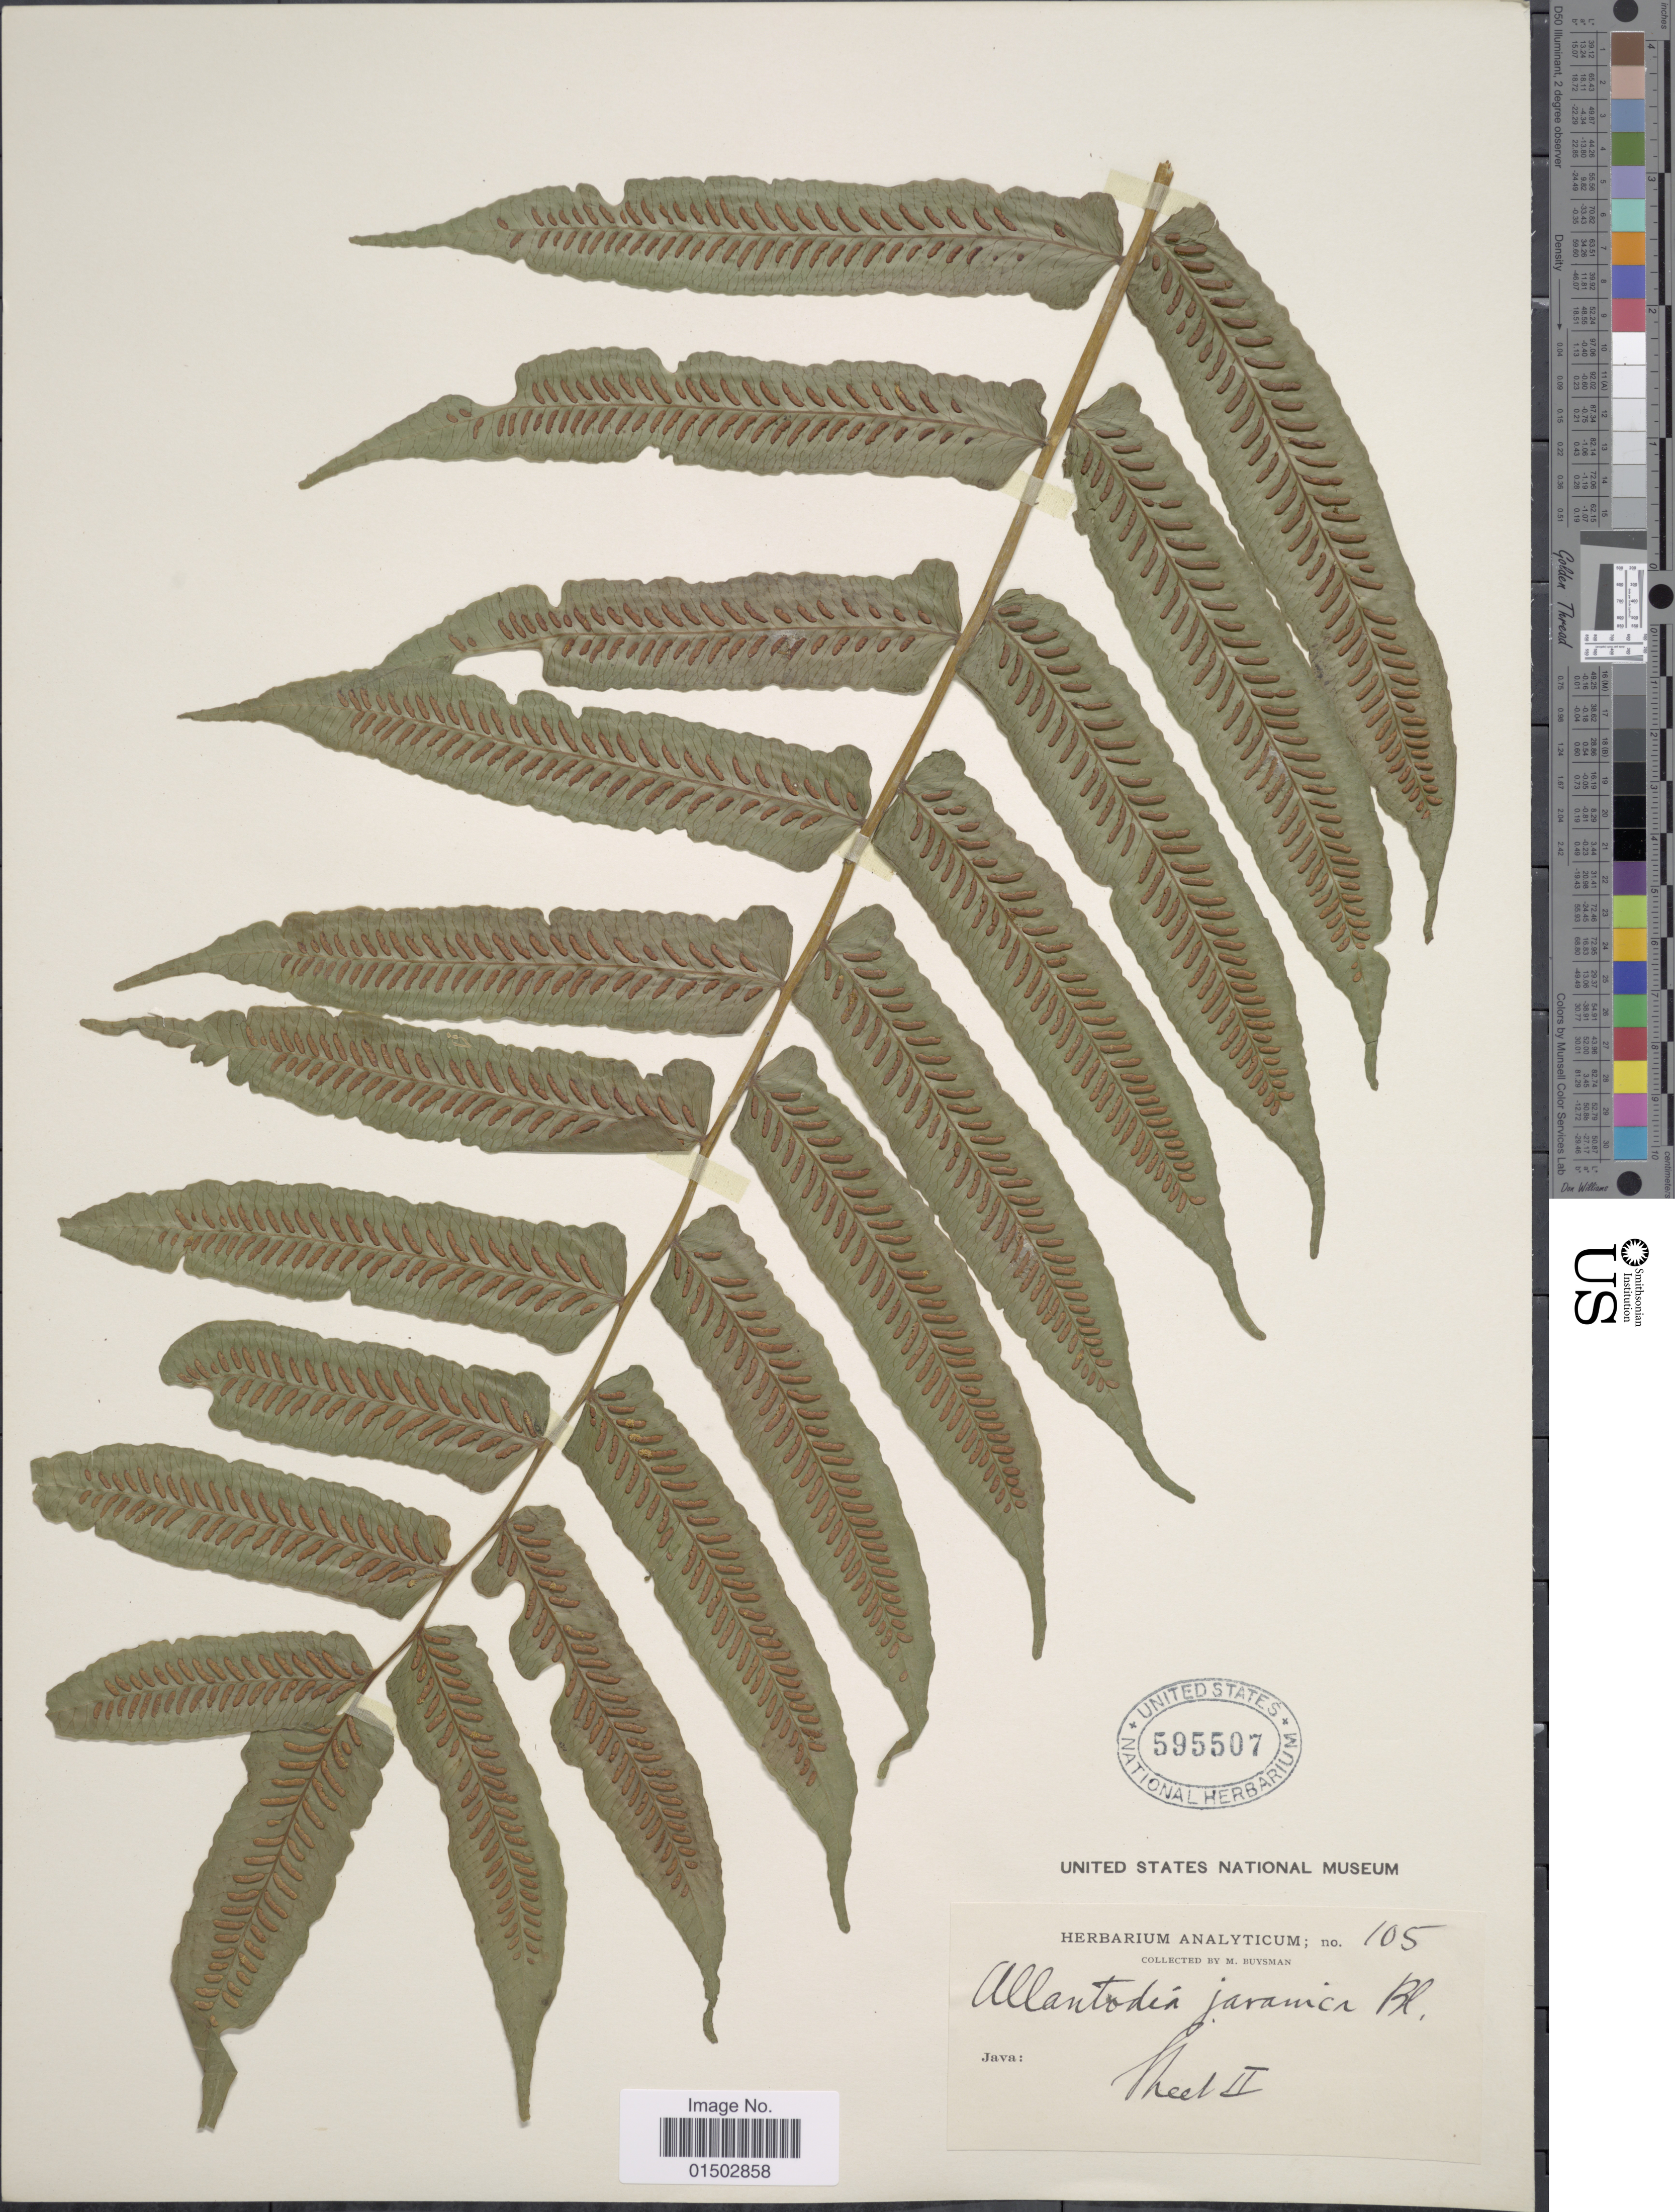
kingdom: Plantae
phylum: Tracheophyta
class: Polypodiopsida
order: Polypodiales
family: Diplaziopsidaceae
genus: Diplaziopsis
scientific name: Diplaziopsis javanica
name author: (Blume) C. Chr.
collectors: M. Buysman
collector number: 105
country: Indonesia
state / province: Java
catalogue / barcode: US 595507